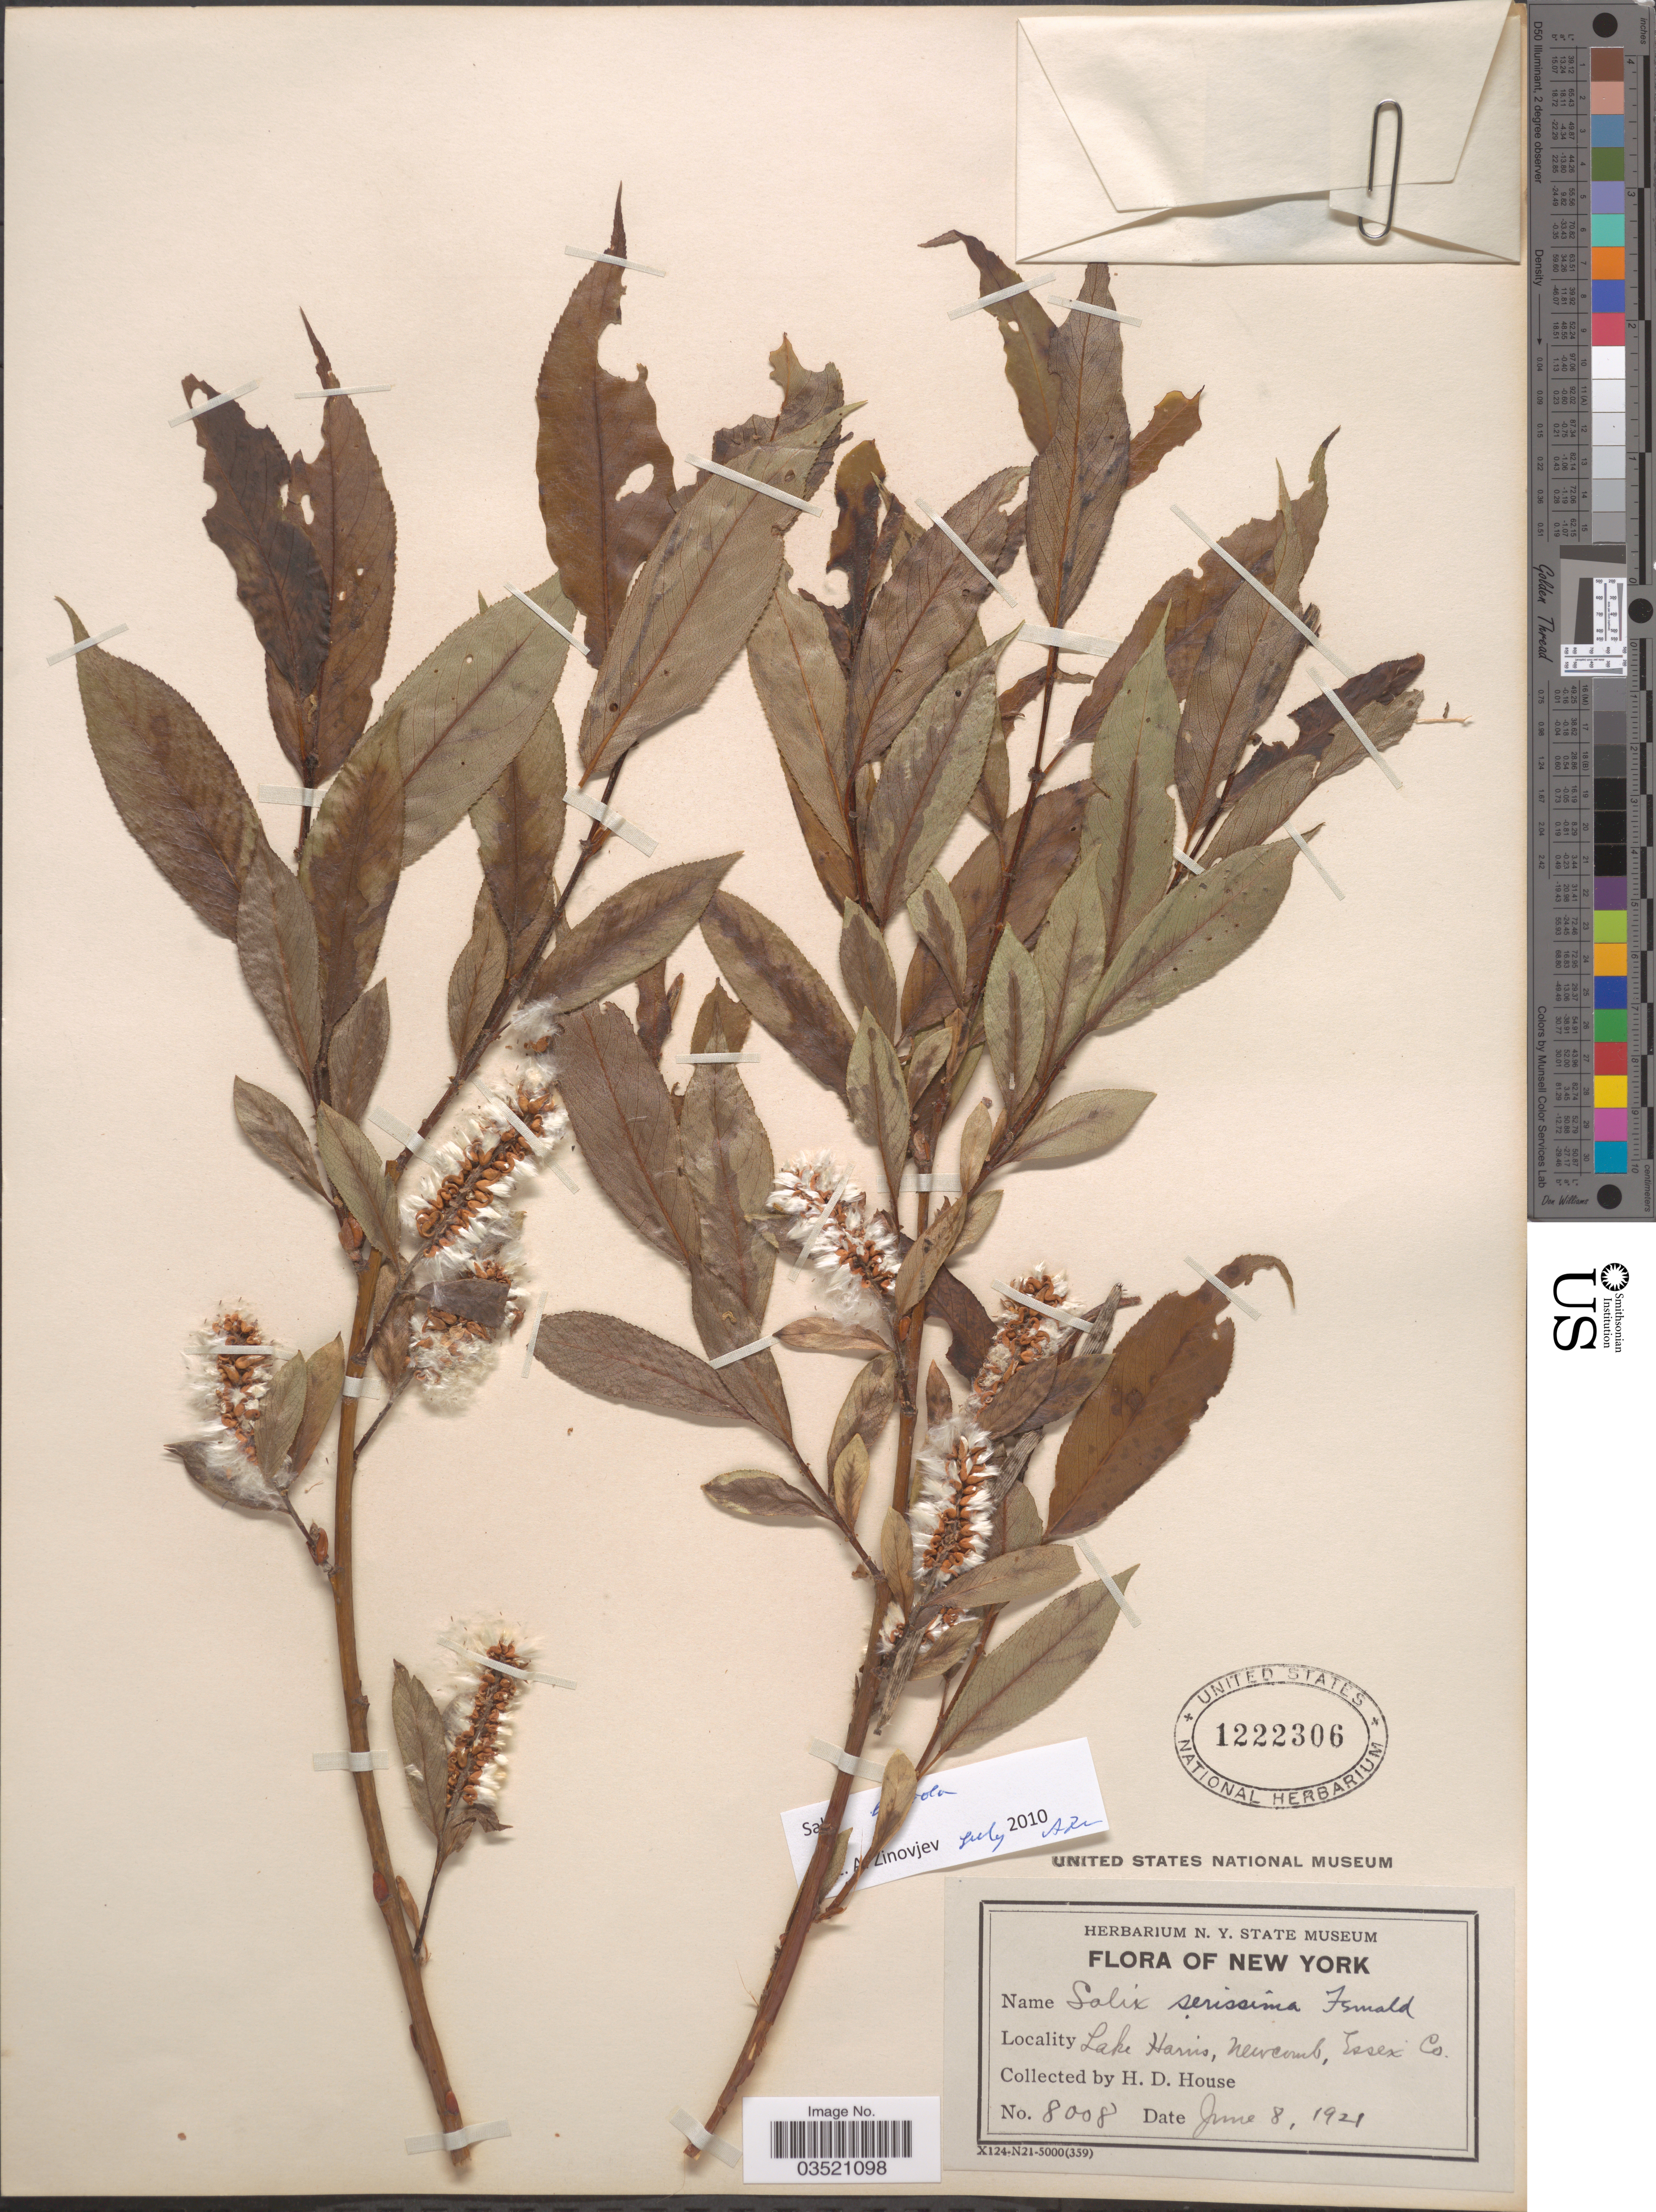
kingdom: Plantae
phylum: Tracheophyta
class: Magnoliopsida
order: Malpighiales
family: Salicaceae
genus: Salix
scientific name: Salix serissima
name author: (L.H. Bailey) Fernald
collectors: H. D. House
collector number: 8008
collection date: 1921-06-08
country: United States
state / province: New York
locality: Lake Harris, Newcomb, Essex Co.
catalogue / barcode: US 1222306